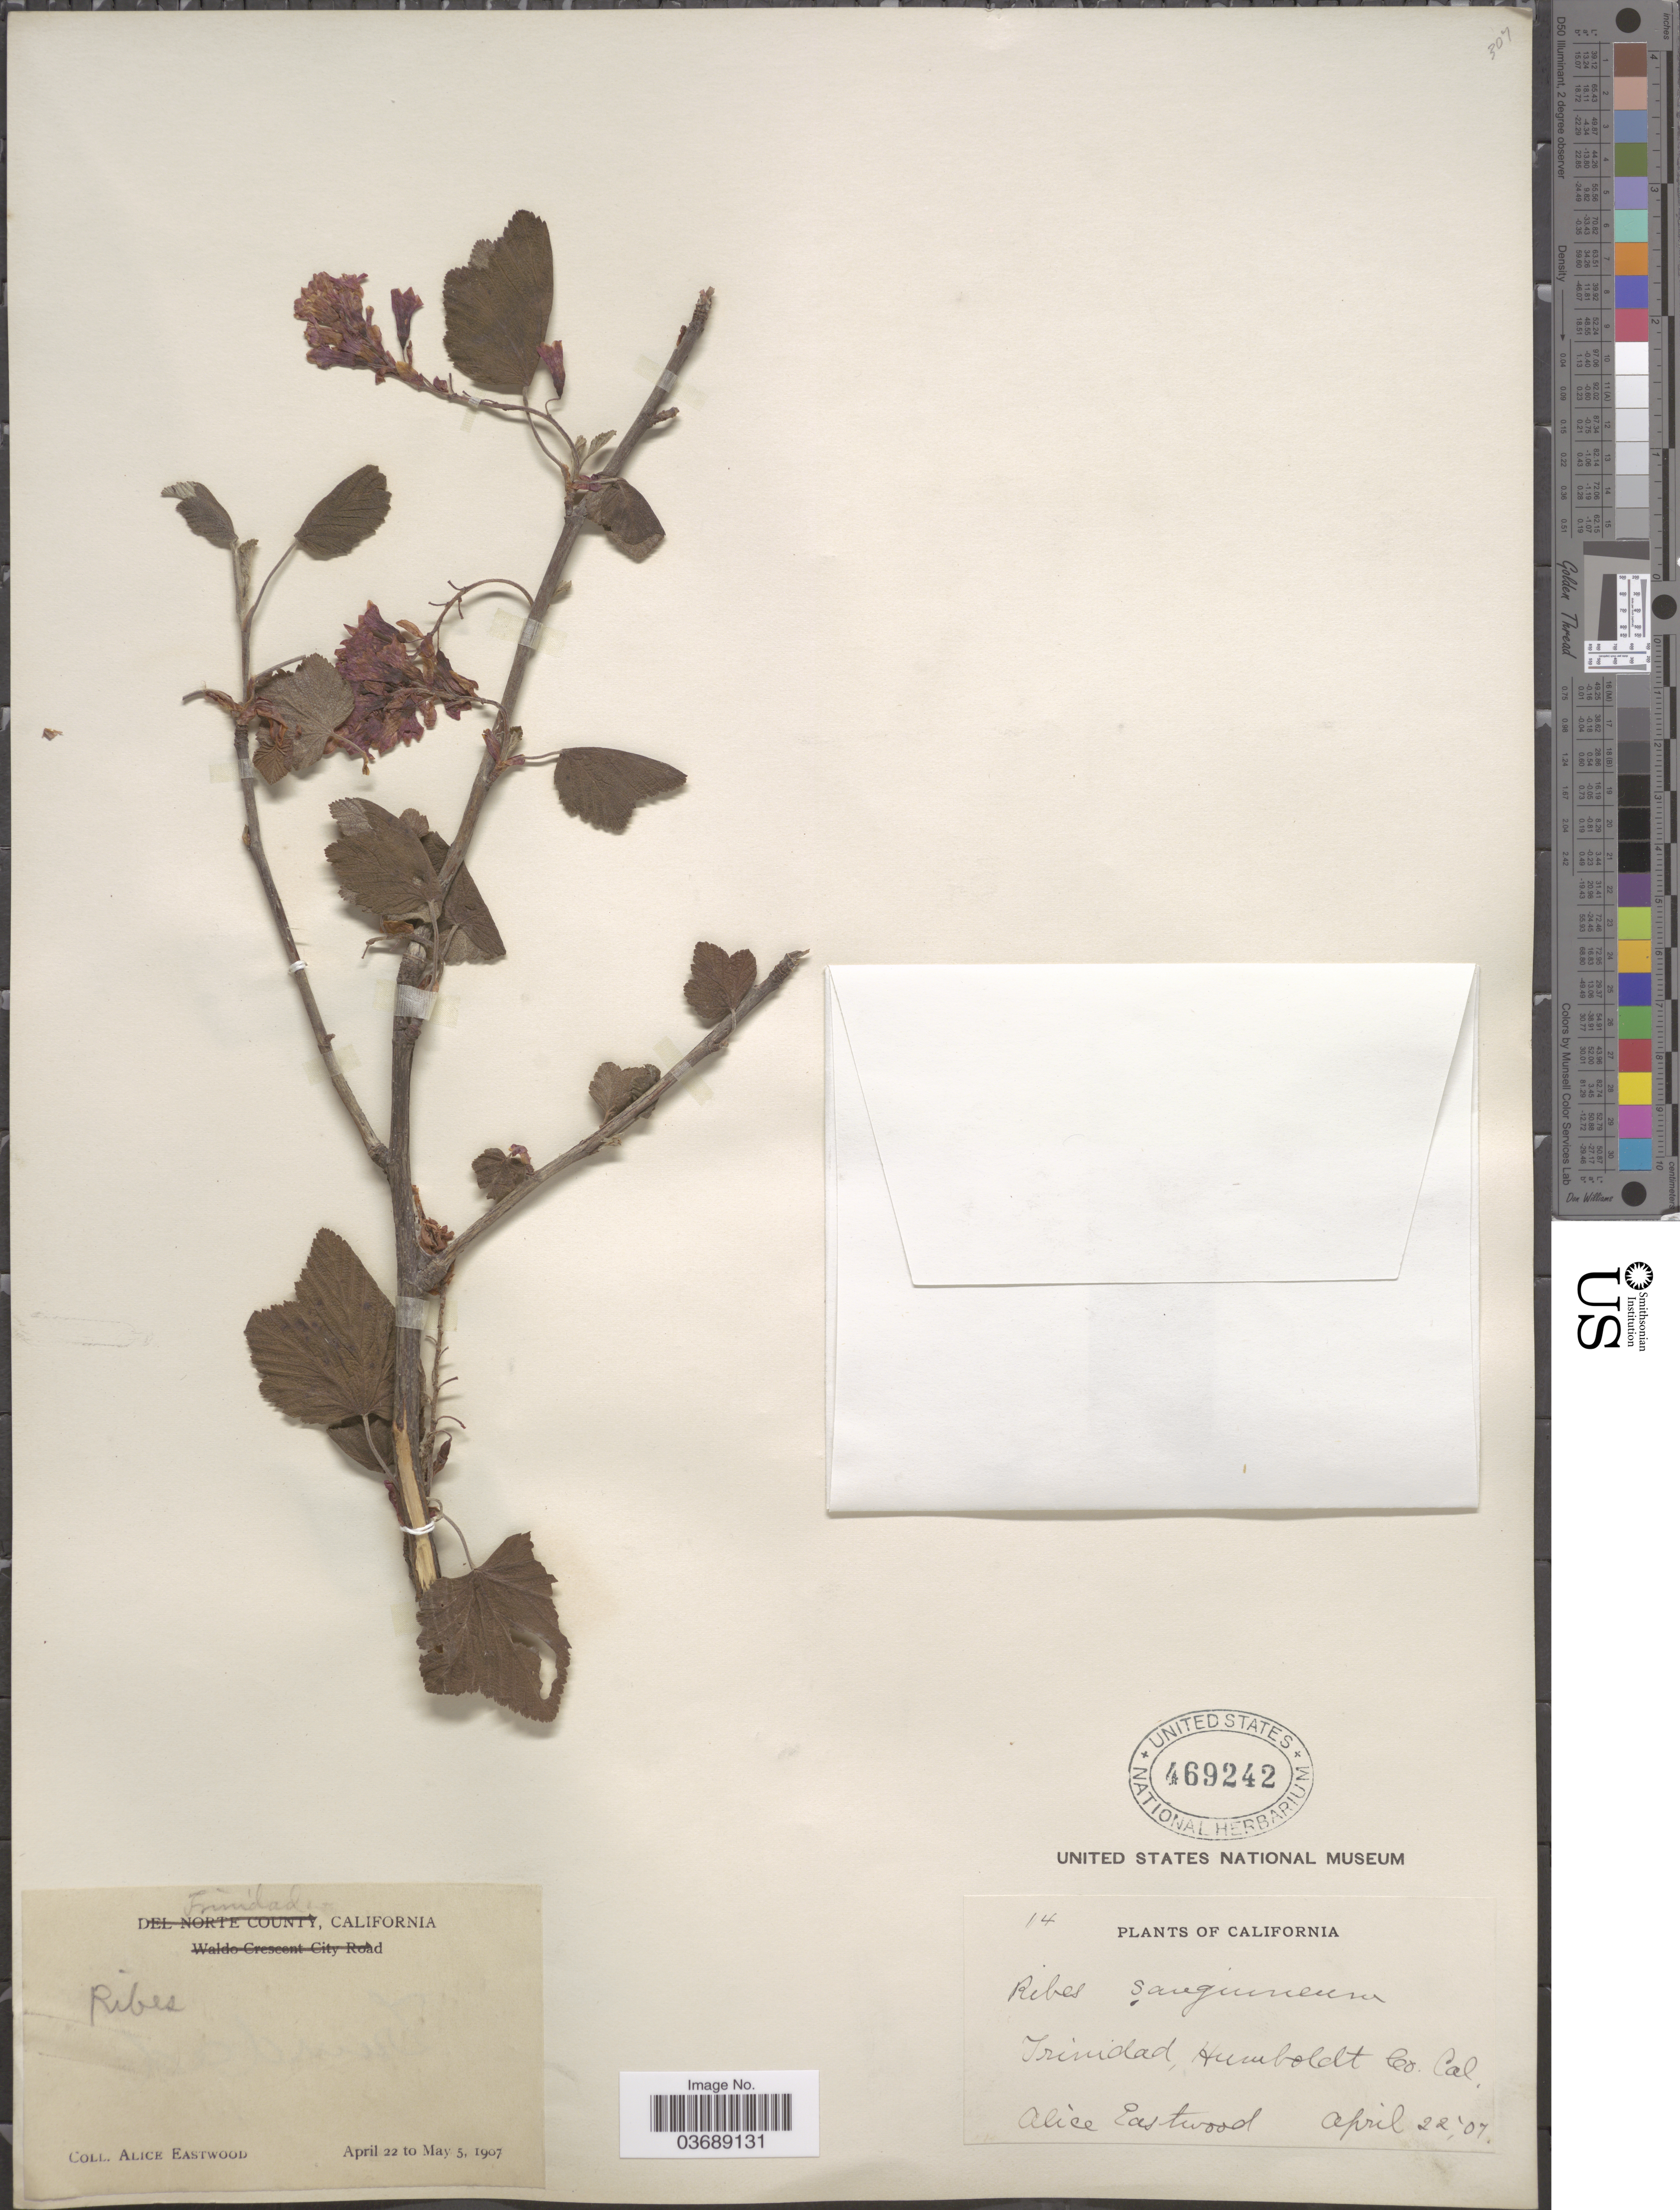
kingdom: Plantae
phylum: Tracheophyta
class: Magnoliopsida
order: Saxifragales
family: Grossulariaceae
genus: Ribes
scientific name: Ribes sanguineum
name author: Pursh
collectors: A. Eastwood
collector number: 14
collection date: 1907-04-22/1907-05-05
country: United States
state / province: California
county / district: Humboldt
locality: Trinidad, Humboldt Co.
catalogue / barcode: US 469242